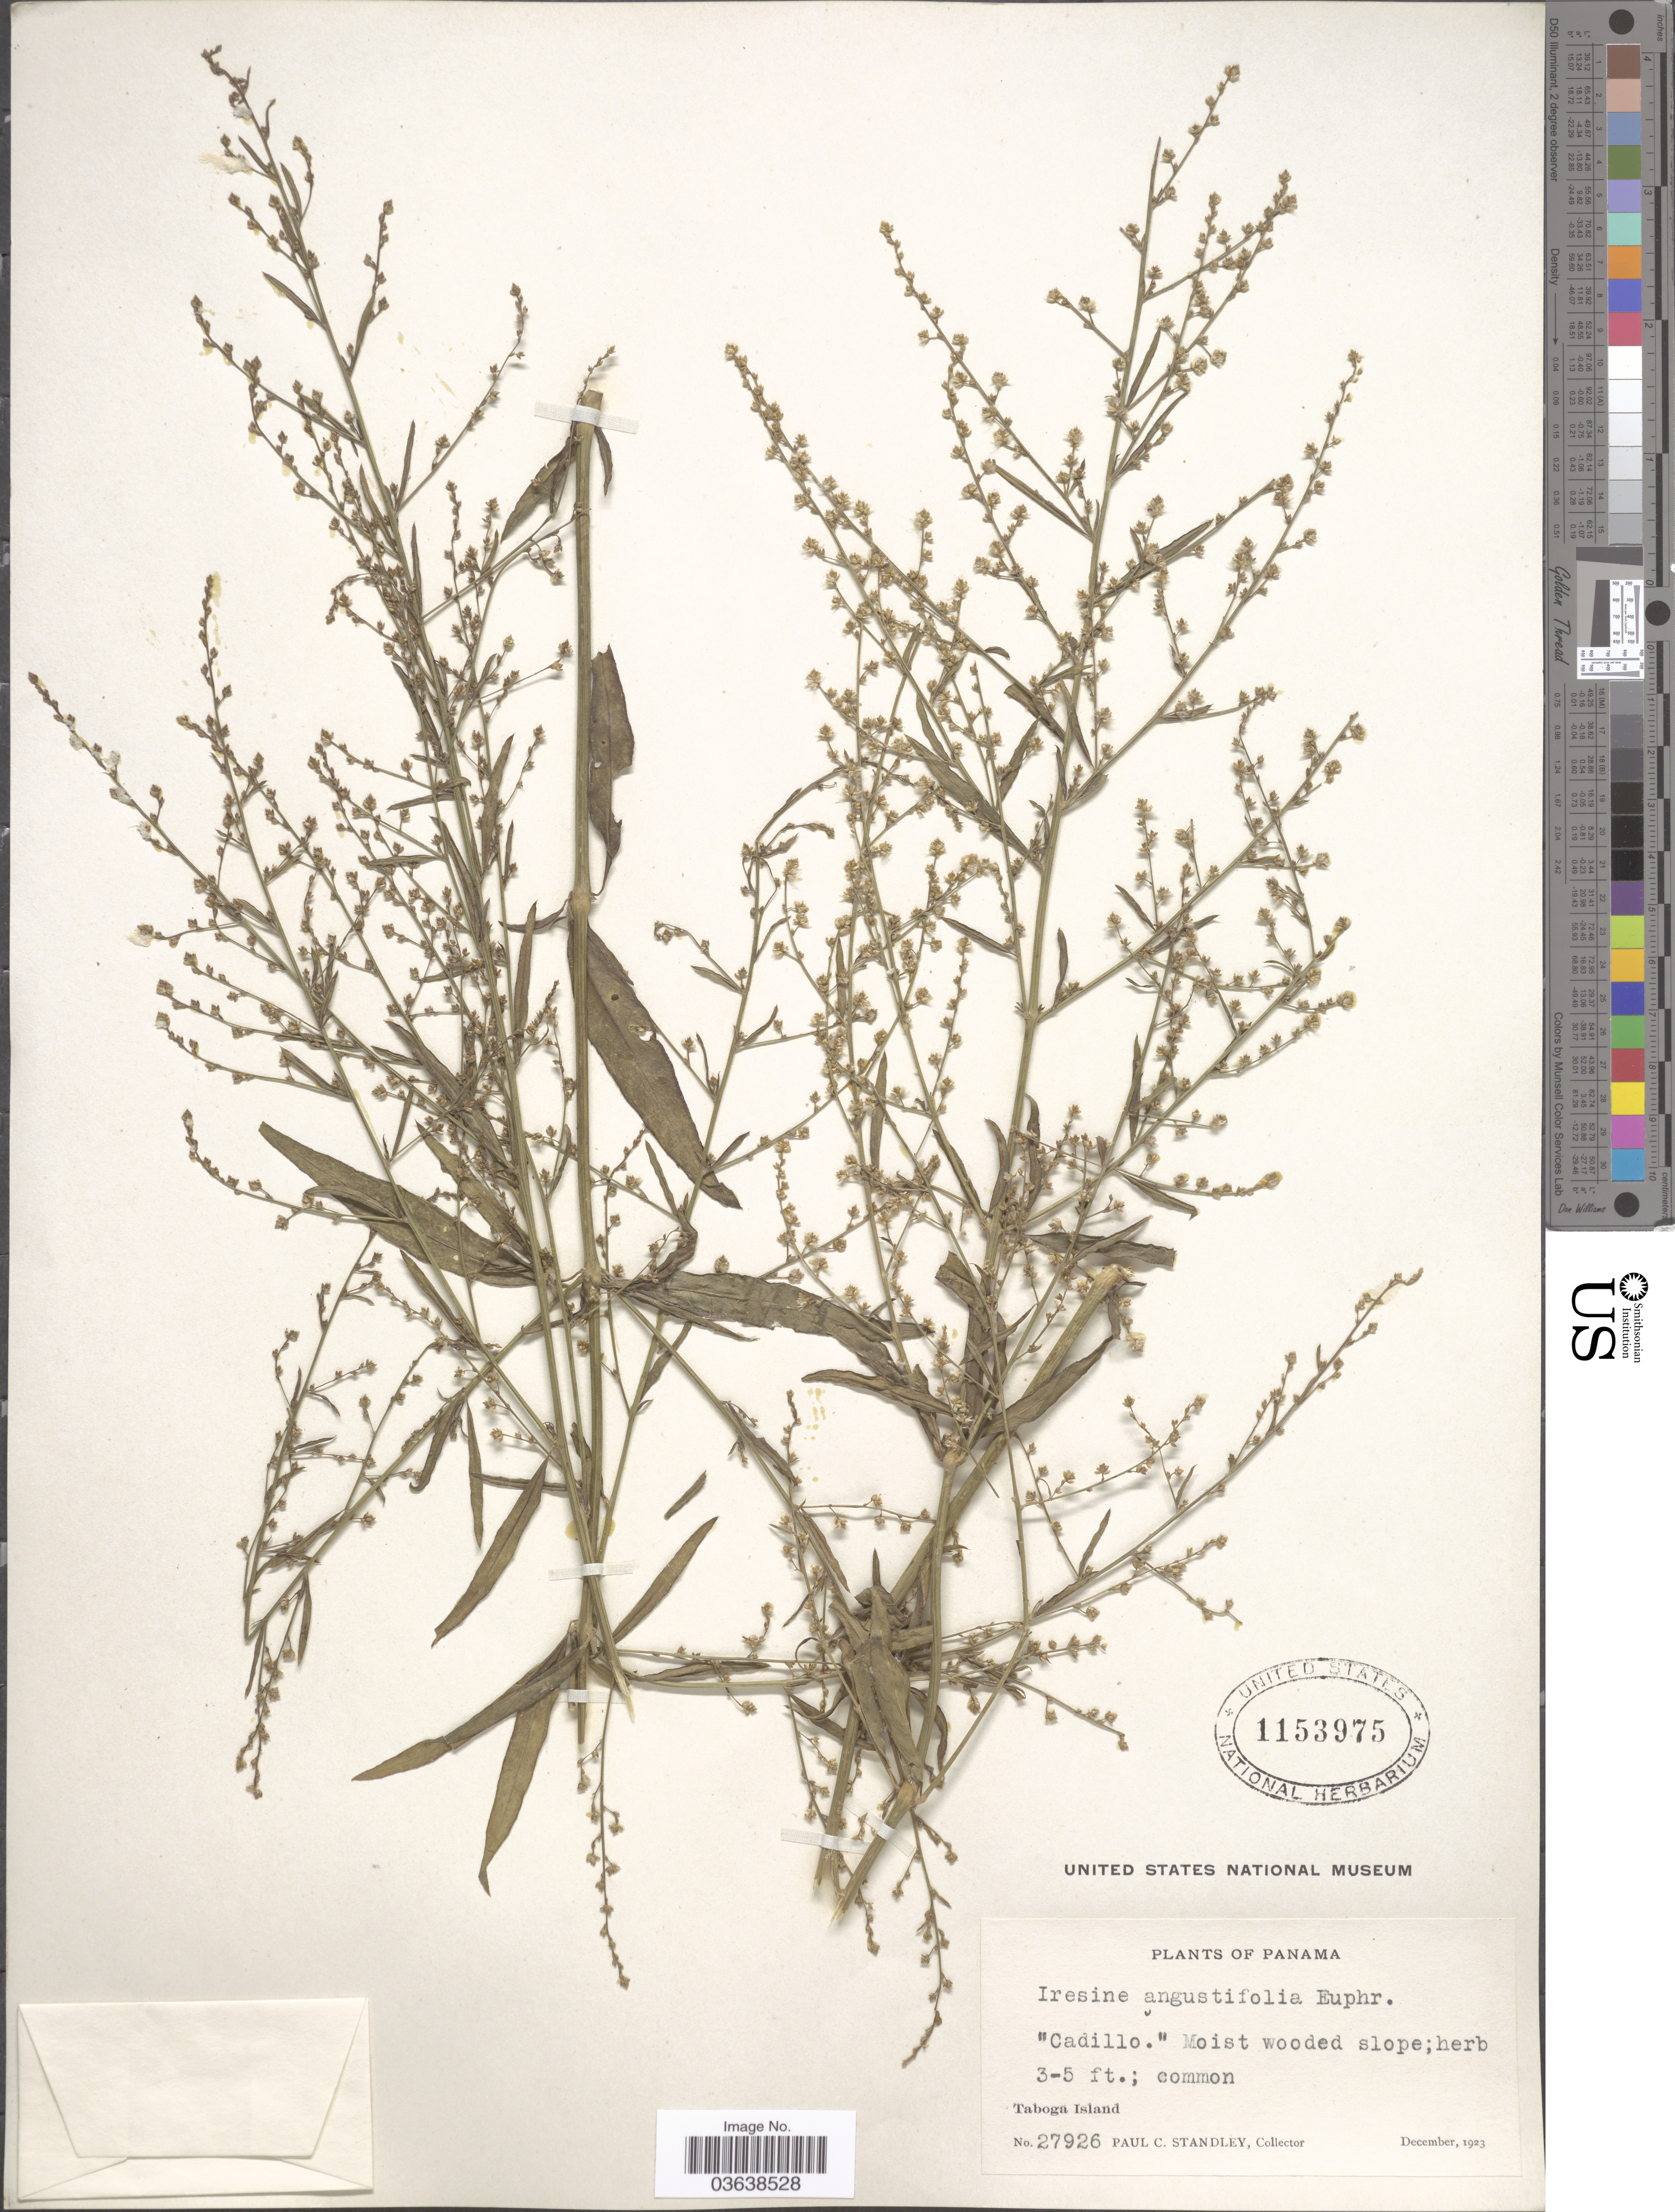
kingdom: Plantae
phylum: Tracheophyta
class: Magnoliopsida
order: Caryophyllales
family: Amaranthaceae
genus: Iresine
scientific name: Iresine angustifolia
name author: Euphrasén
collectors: P. C. Standley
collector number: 27926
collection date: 1923-12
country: Panama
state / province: Panamá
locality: Taboga Island.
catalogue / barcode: US 1153975